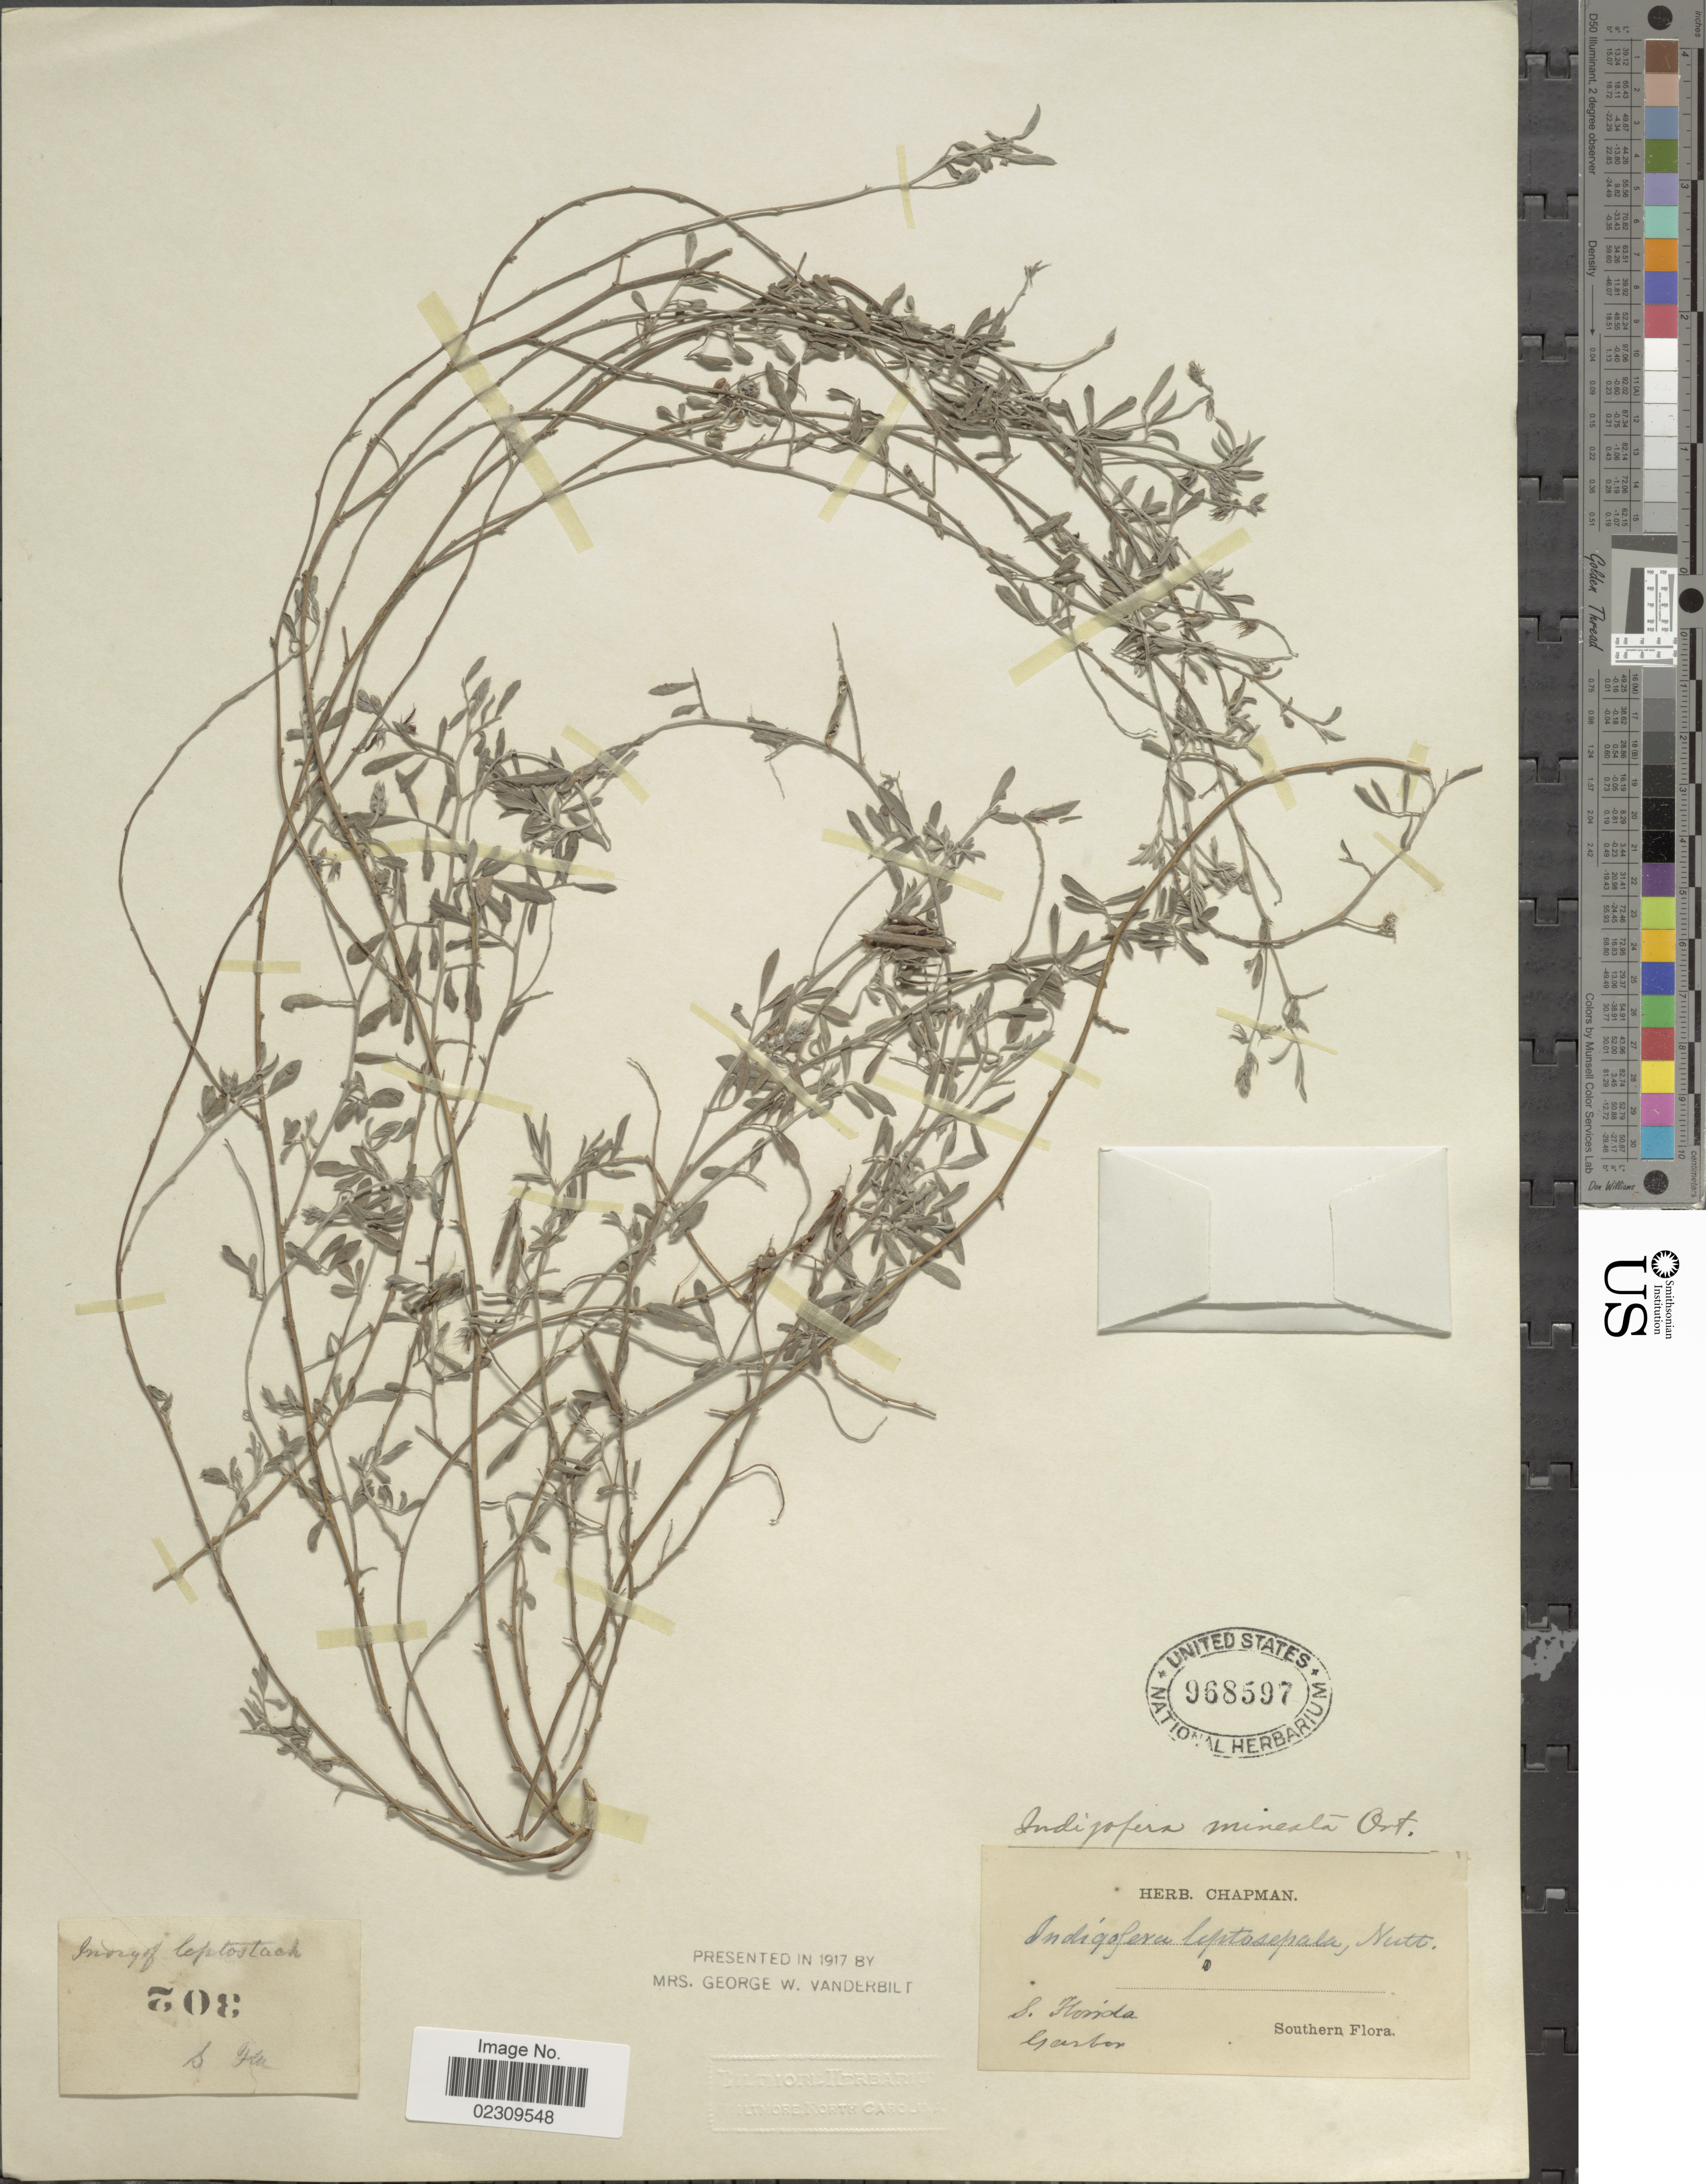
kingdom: Plantae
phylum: Tracheophyta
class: Magnoliopsida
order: Fabales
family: Fabaceae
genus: Indigofera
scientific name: Indigofera miniata var. leptosepala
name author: Ortega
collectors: -- Garber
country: United States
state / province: Florida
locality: S. Florida. Southern flora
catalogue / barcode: US 968597